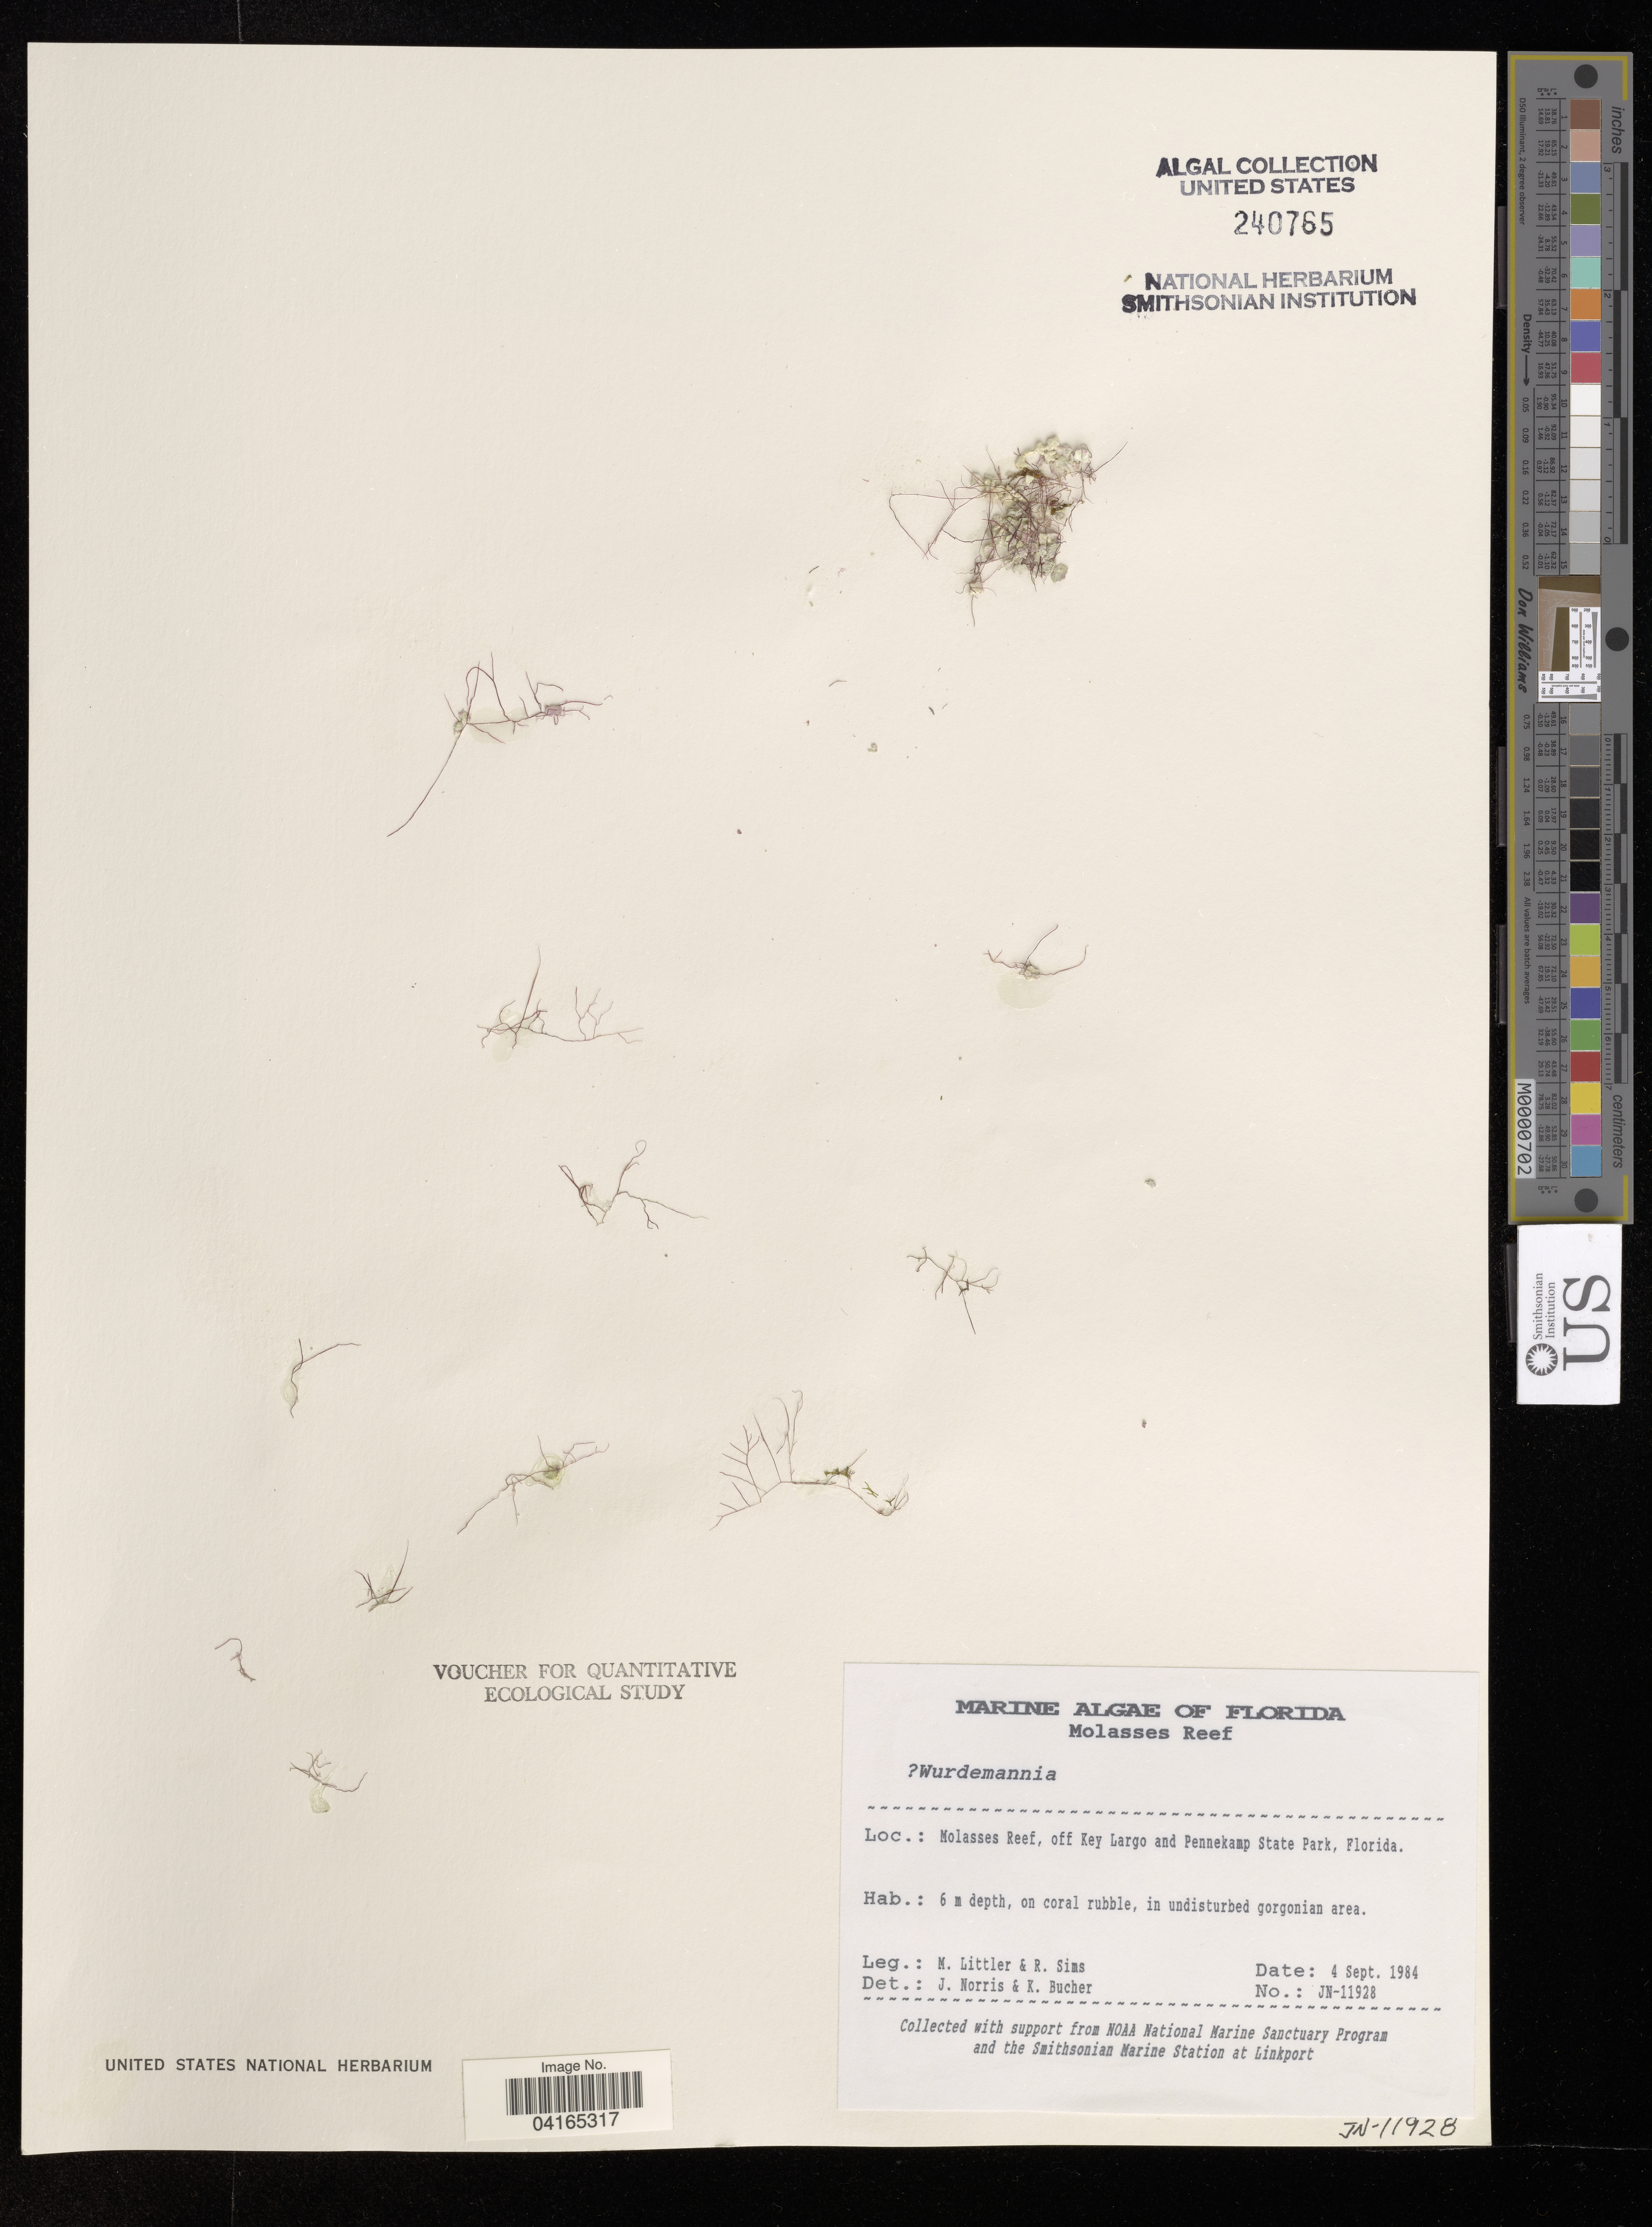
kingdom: Plantae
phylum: Rhodophyta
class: Florideophyceae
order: Gigartinales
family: Solieriaceae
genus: Wurdemannia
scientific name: Wurdemannia sp.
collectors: M. Littler & R. Sims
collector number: JN-11928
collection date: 1984-09-04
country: United States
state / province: Florida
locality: Molasses Reef, off Key Largo and Pennekamp State Park.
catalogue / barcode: US 240765